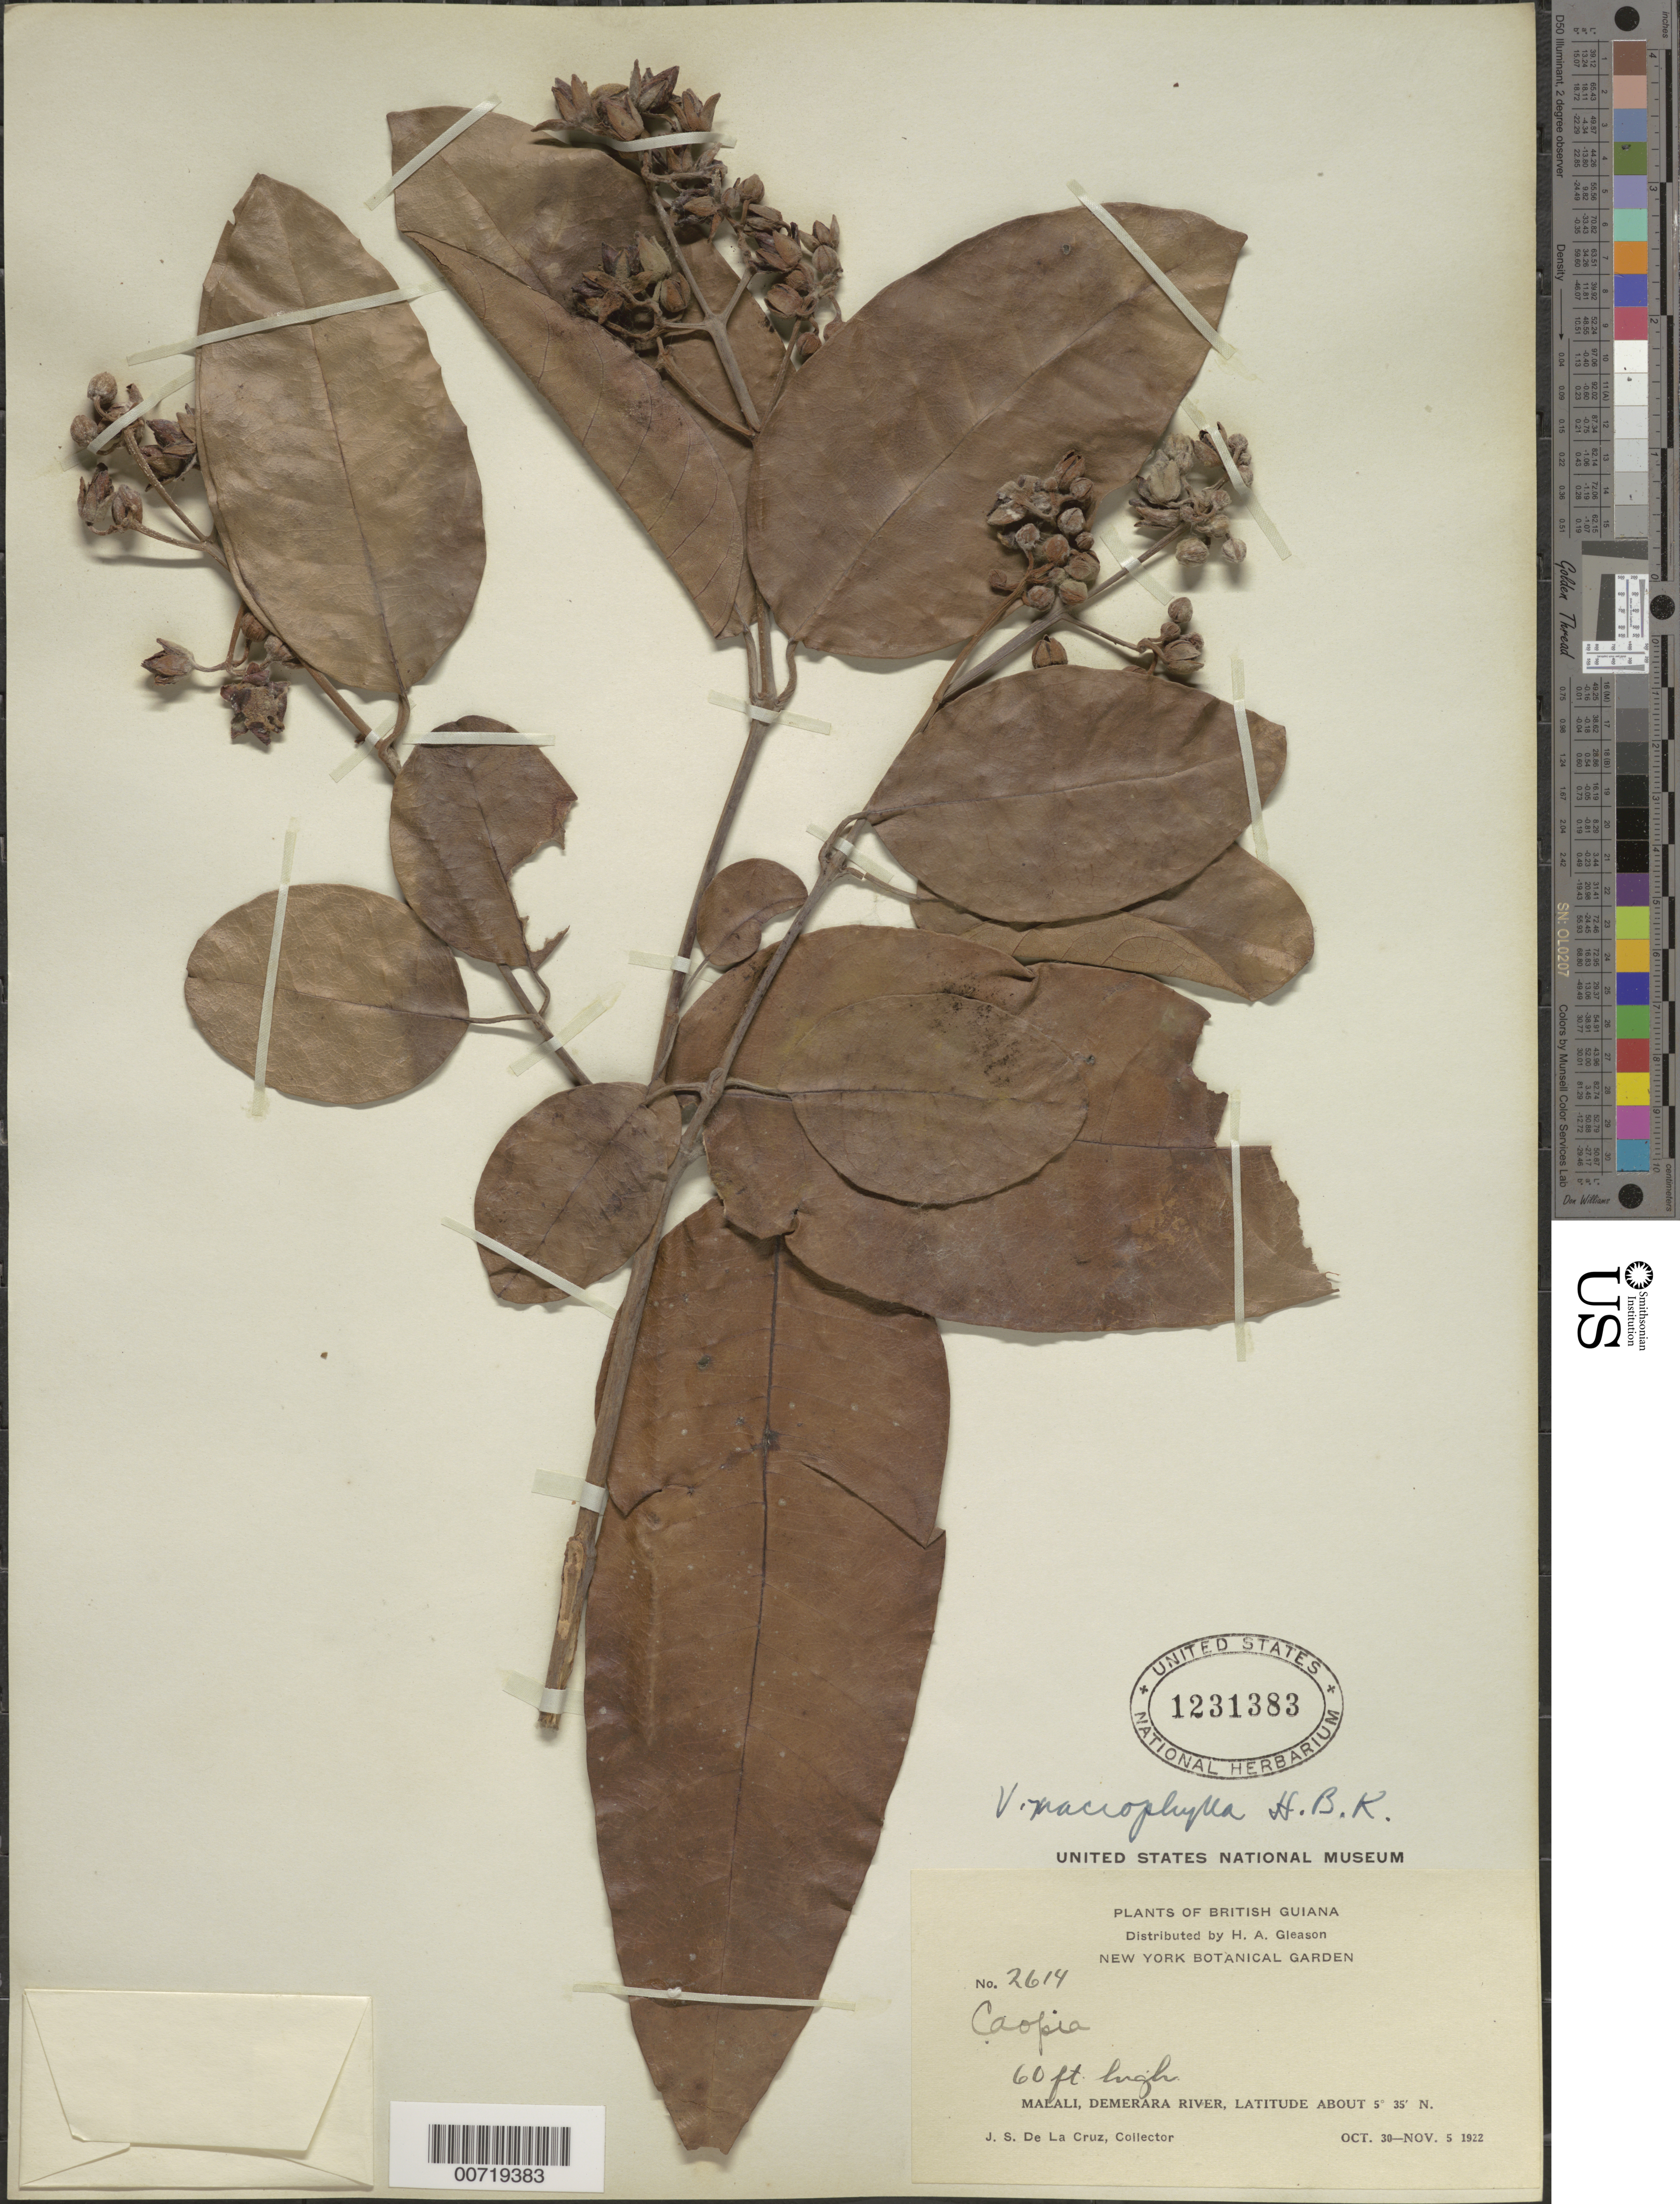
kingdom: Plantae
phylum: Tracheophyta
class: Magnoliopsida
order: Malpighiales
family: Hypericaceae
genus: Vismia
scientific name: Vismia japurensis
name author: Reichardt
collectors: J. S. de la Cruz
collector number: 2614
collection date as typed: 30-Oct-22 to 5-Nov-22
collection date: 1922-10-30/1922-11-05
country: Guyana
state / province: U. Demerara-Berbice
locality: Malali, Demerara R.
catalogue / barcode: US 1231383